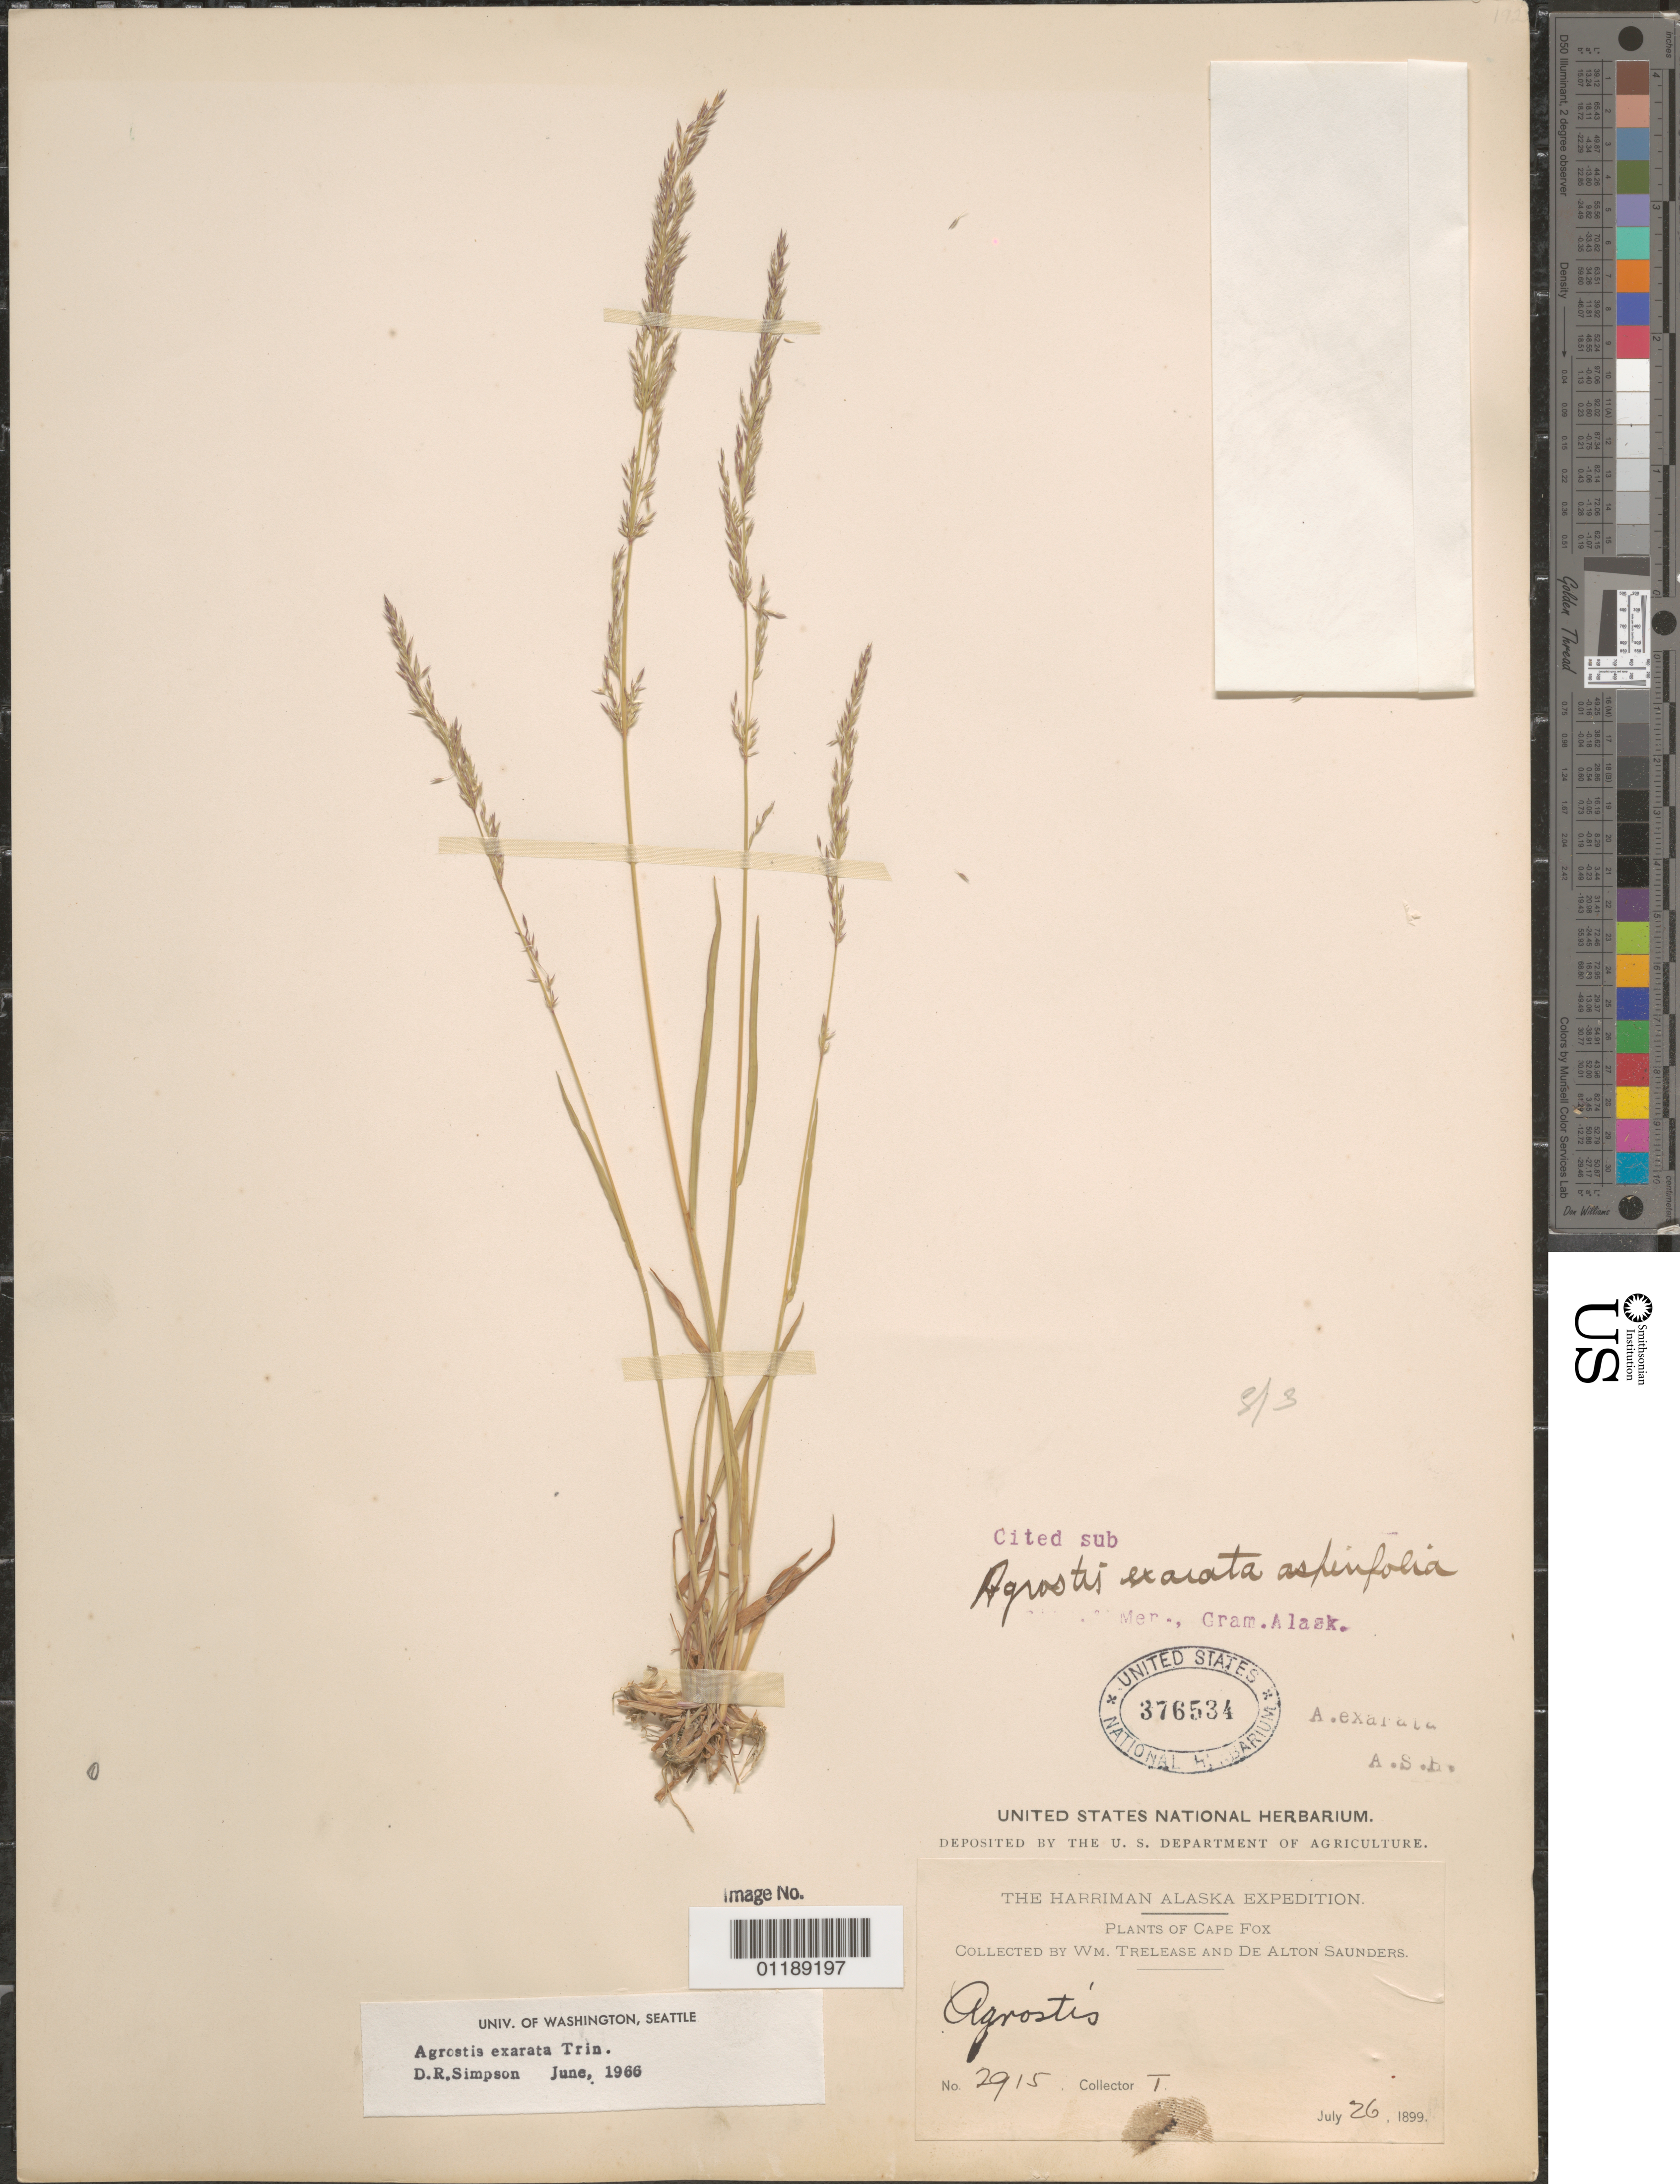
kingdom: Plantae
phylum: Tracheophyta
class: Liliopsida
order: Poales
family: Poaceae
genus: Agrostis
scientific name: Agrostis exarata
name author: Trin.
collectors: W. Trelease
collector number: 2915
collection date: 1899-07-26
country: United States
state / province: Alaska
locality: Cape Fox.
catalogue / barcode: US 376534